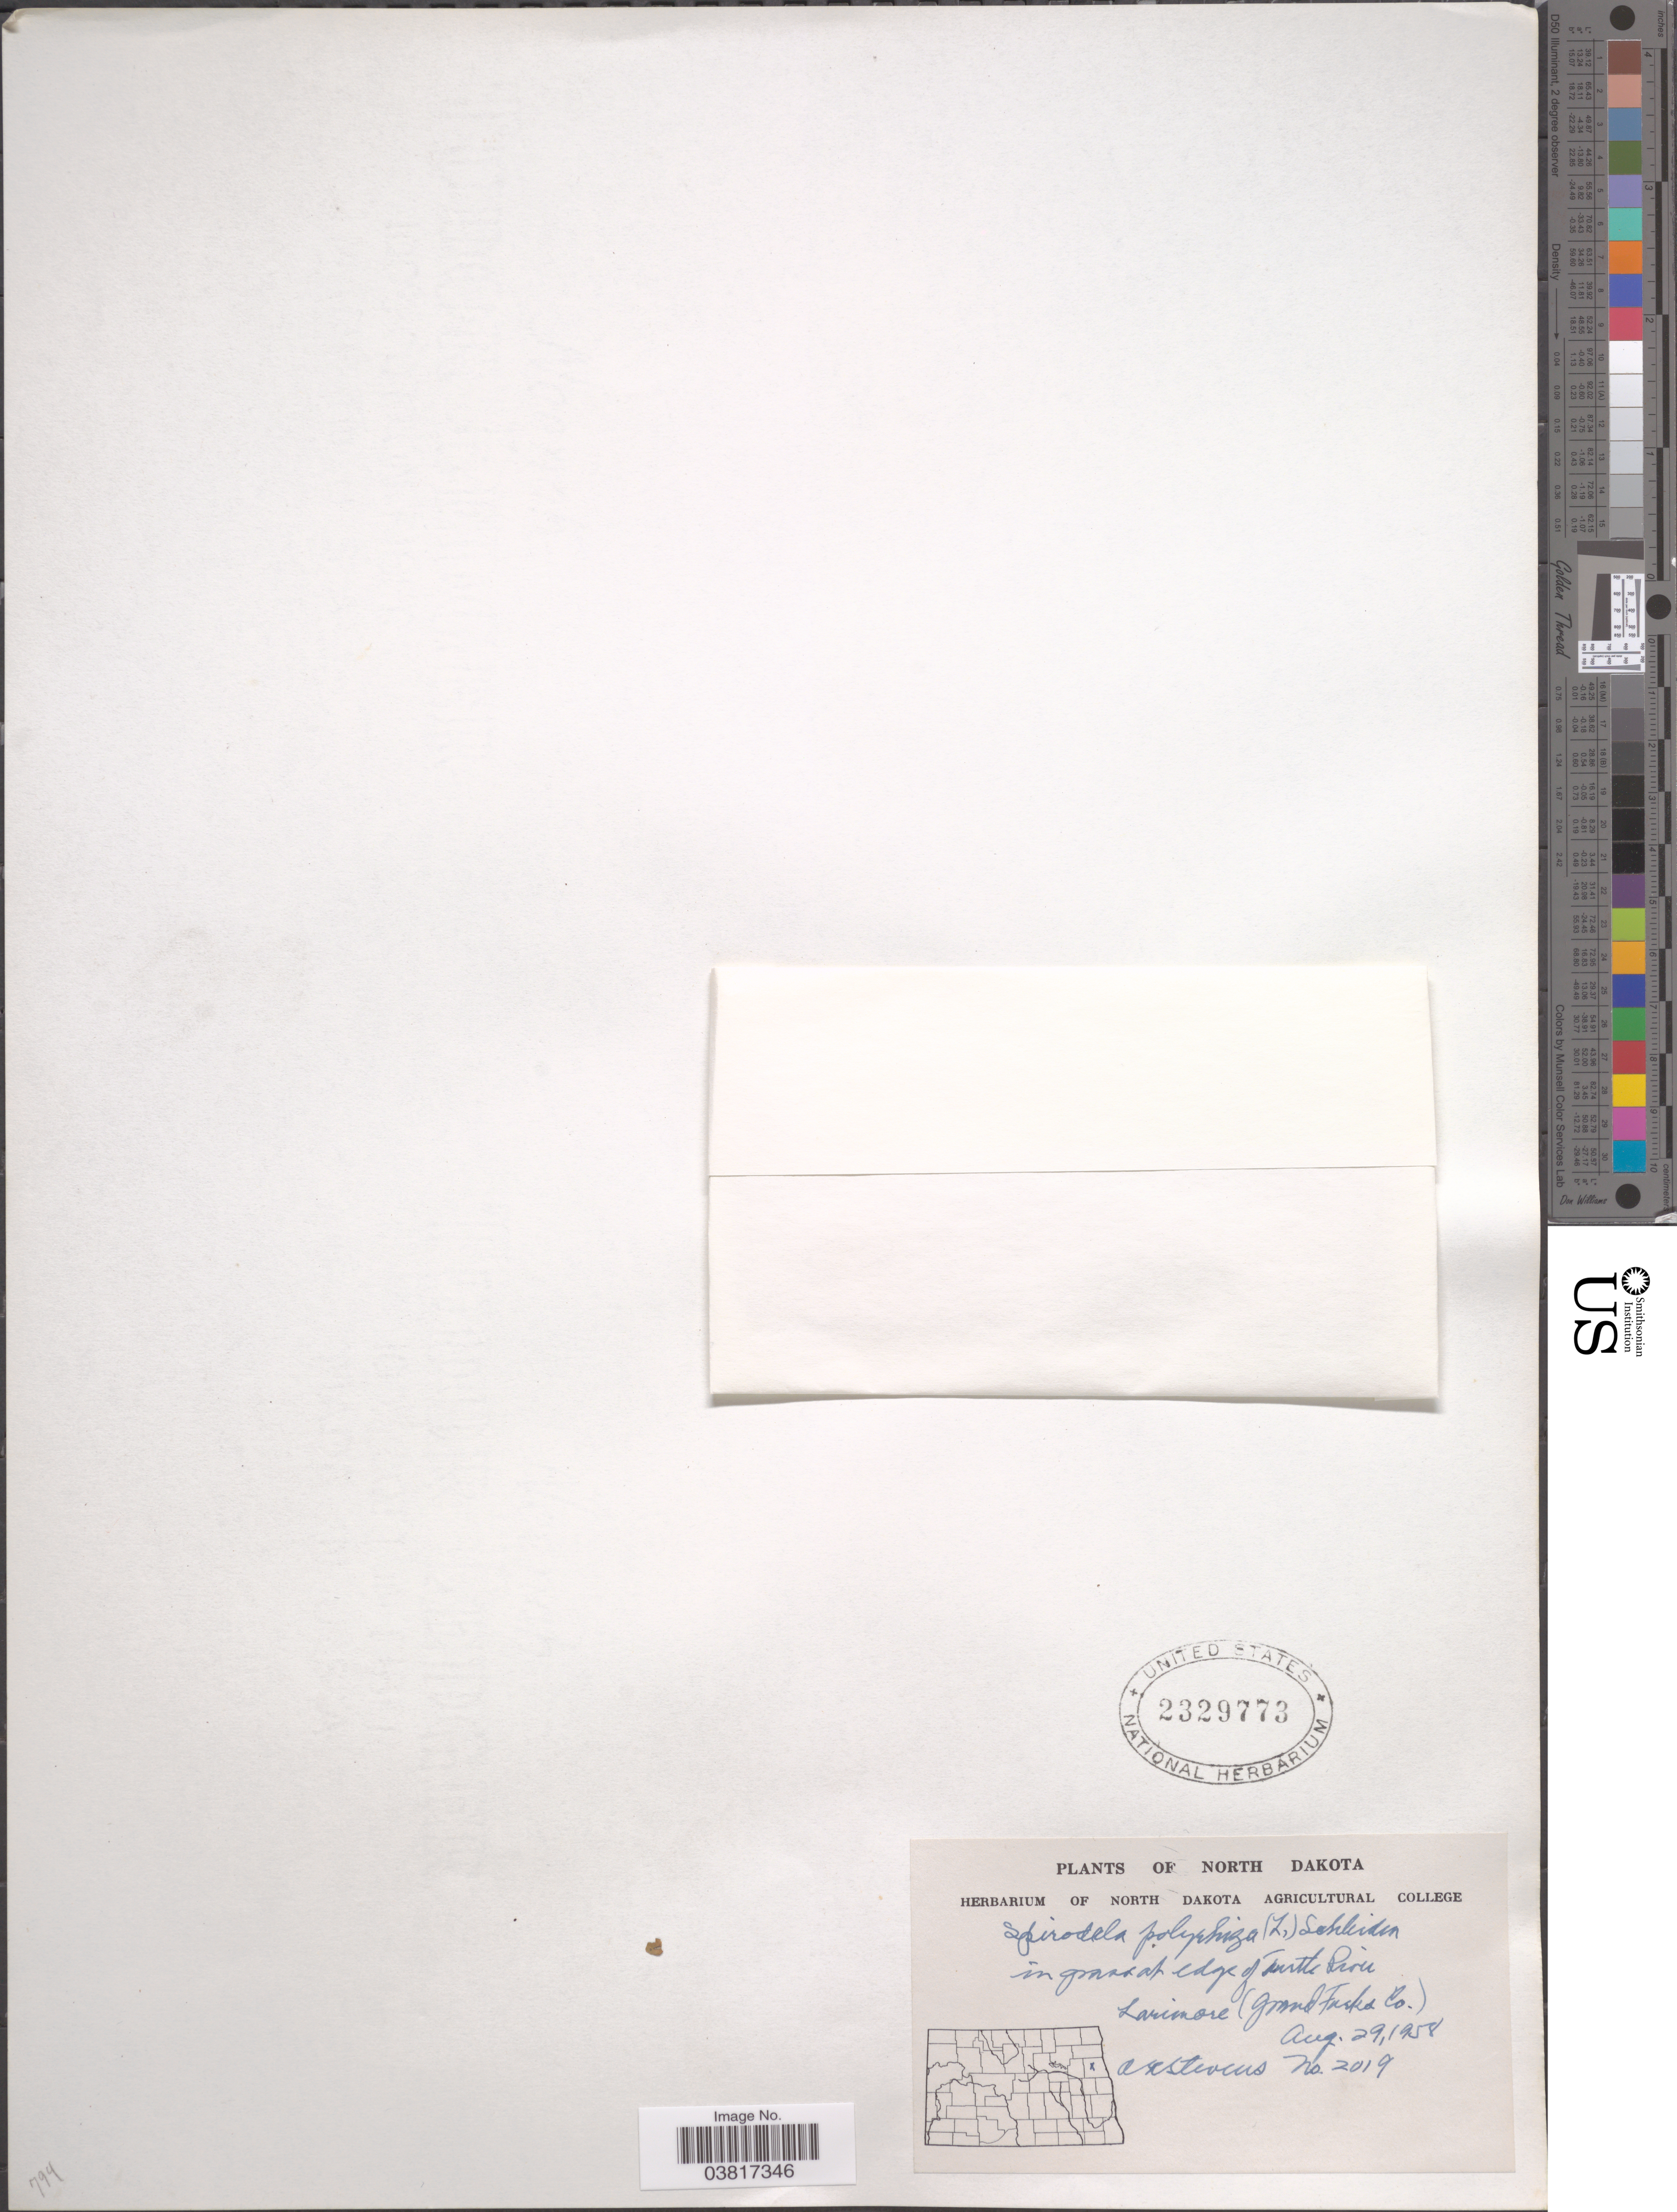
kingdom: Plantae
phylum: Tracheophyta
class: Liliopsida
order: Alismatales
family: Araceae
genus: Spirodela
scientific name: Spirodela polyrrhiza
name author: (L.) Schleid.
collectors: O. A. Stevens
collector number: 2019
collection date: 1958-08-29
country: United States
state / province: North Dakota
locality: At edge of Turtle River Larinore (Grand Forks Co.).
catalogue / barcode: US 2329773